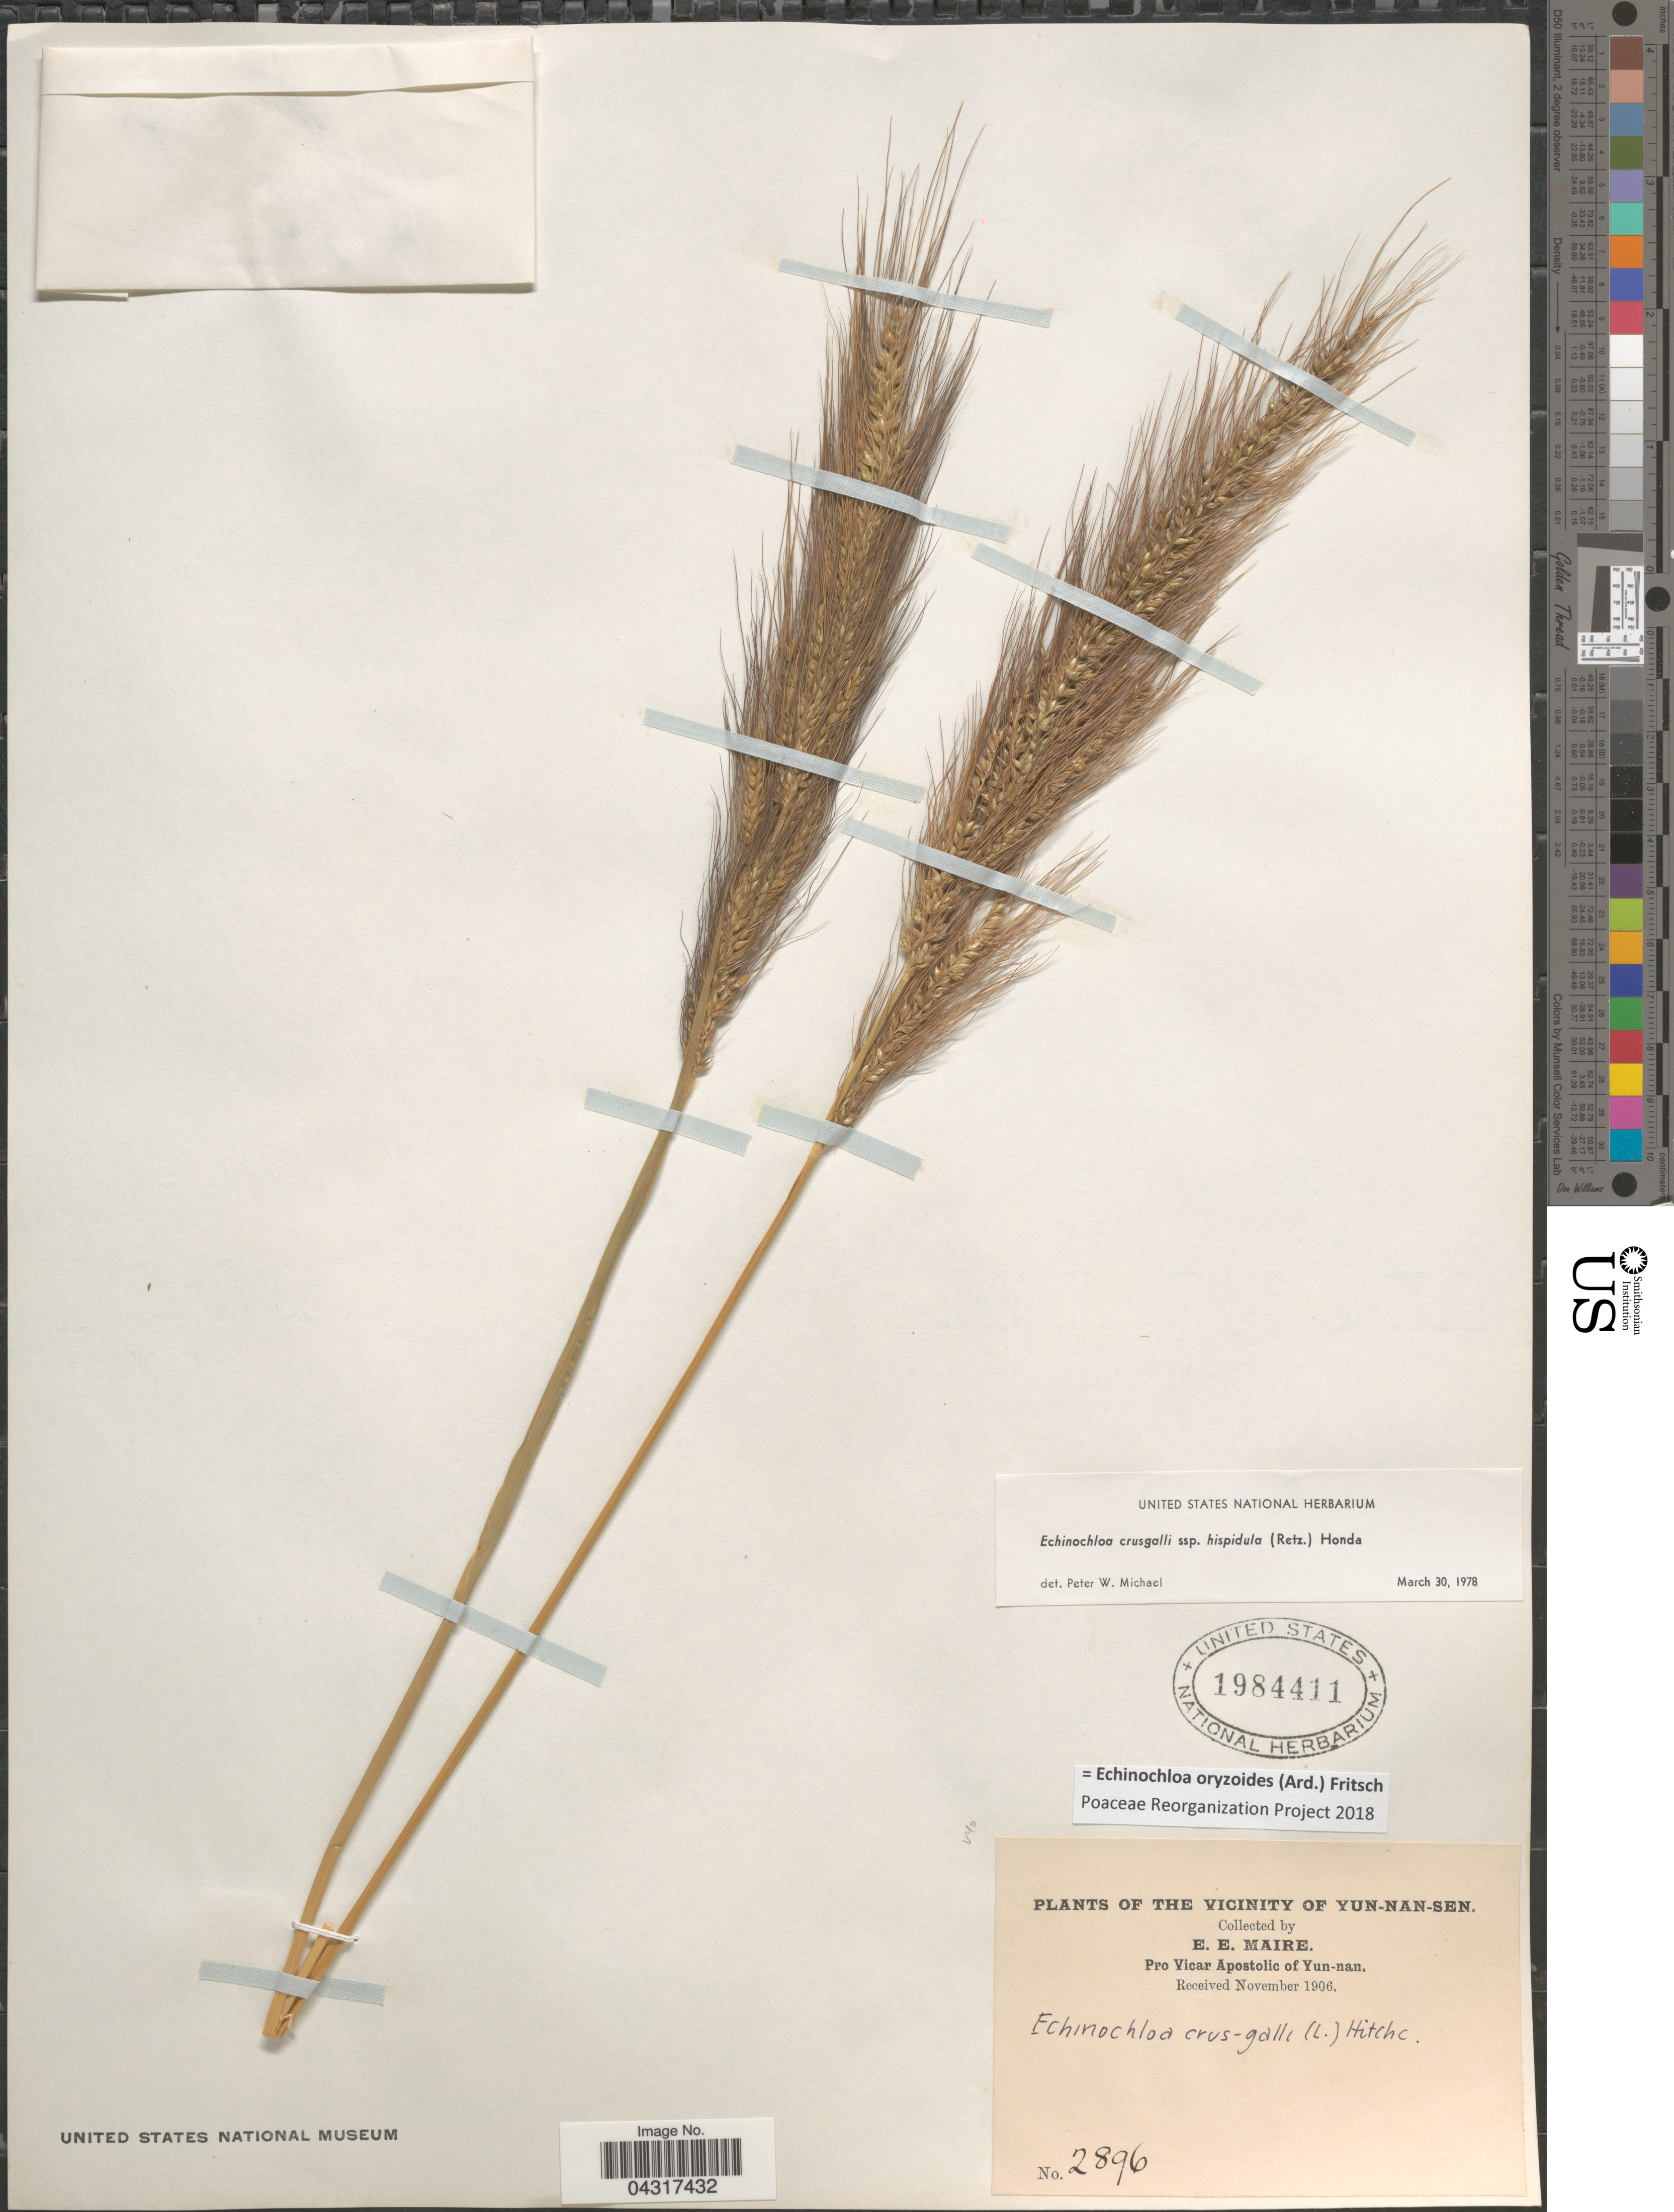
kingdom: Plantae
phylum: Tracheophyta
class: Liliopsida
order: Poales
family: Poaceae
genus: Echinochloa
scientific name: Echinochloa oryzoides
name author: (Ard.) Fritsch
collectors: E. E. Maire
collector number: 2896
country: China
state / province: Yunnan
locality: The vicinity of Yun-Nan-Sen. Pro Vicar Apostolic of Yun-nan.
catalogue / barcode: US 1984411